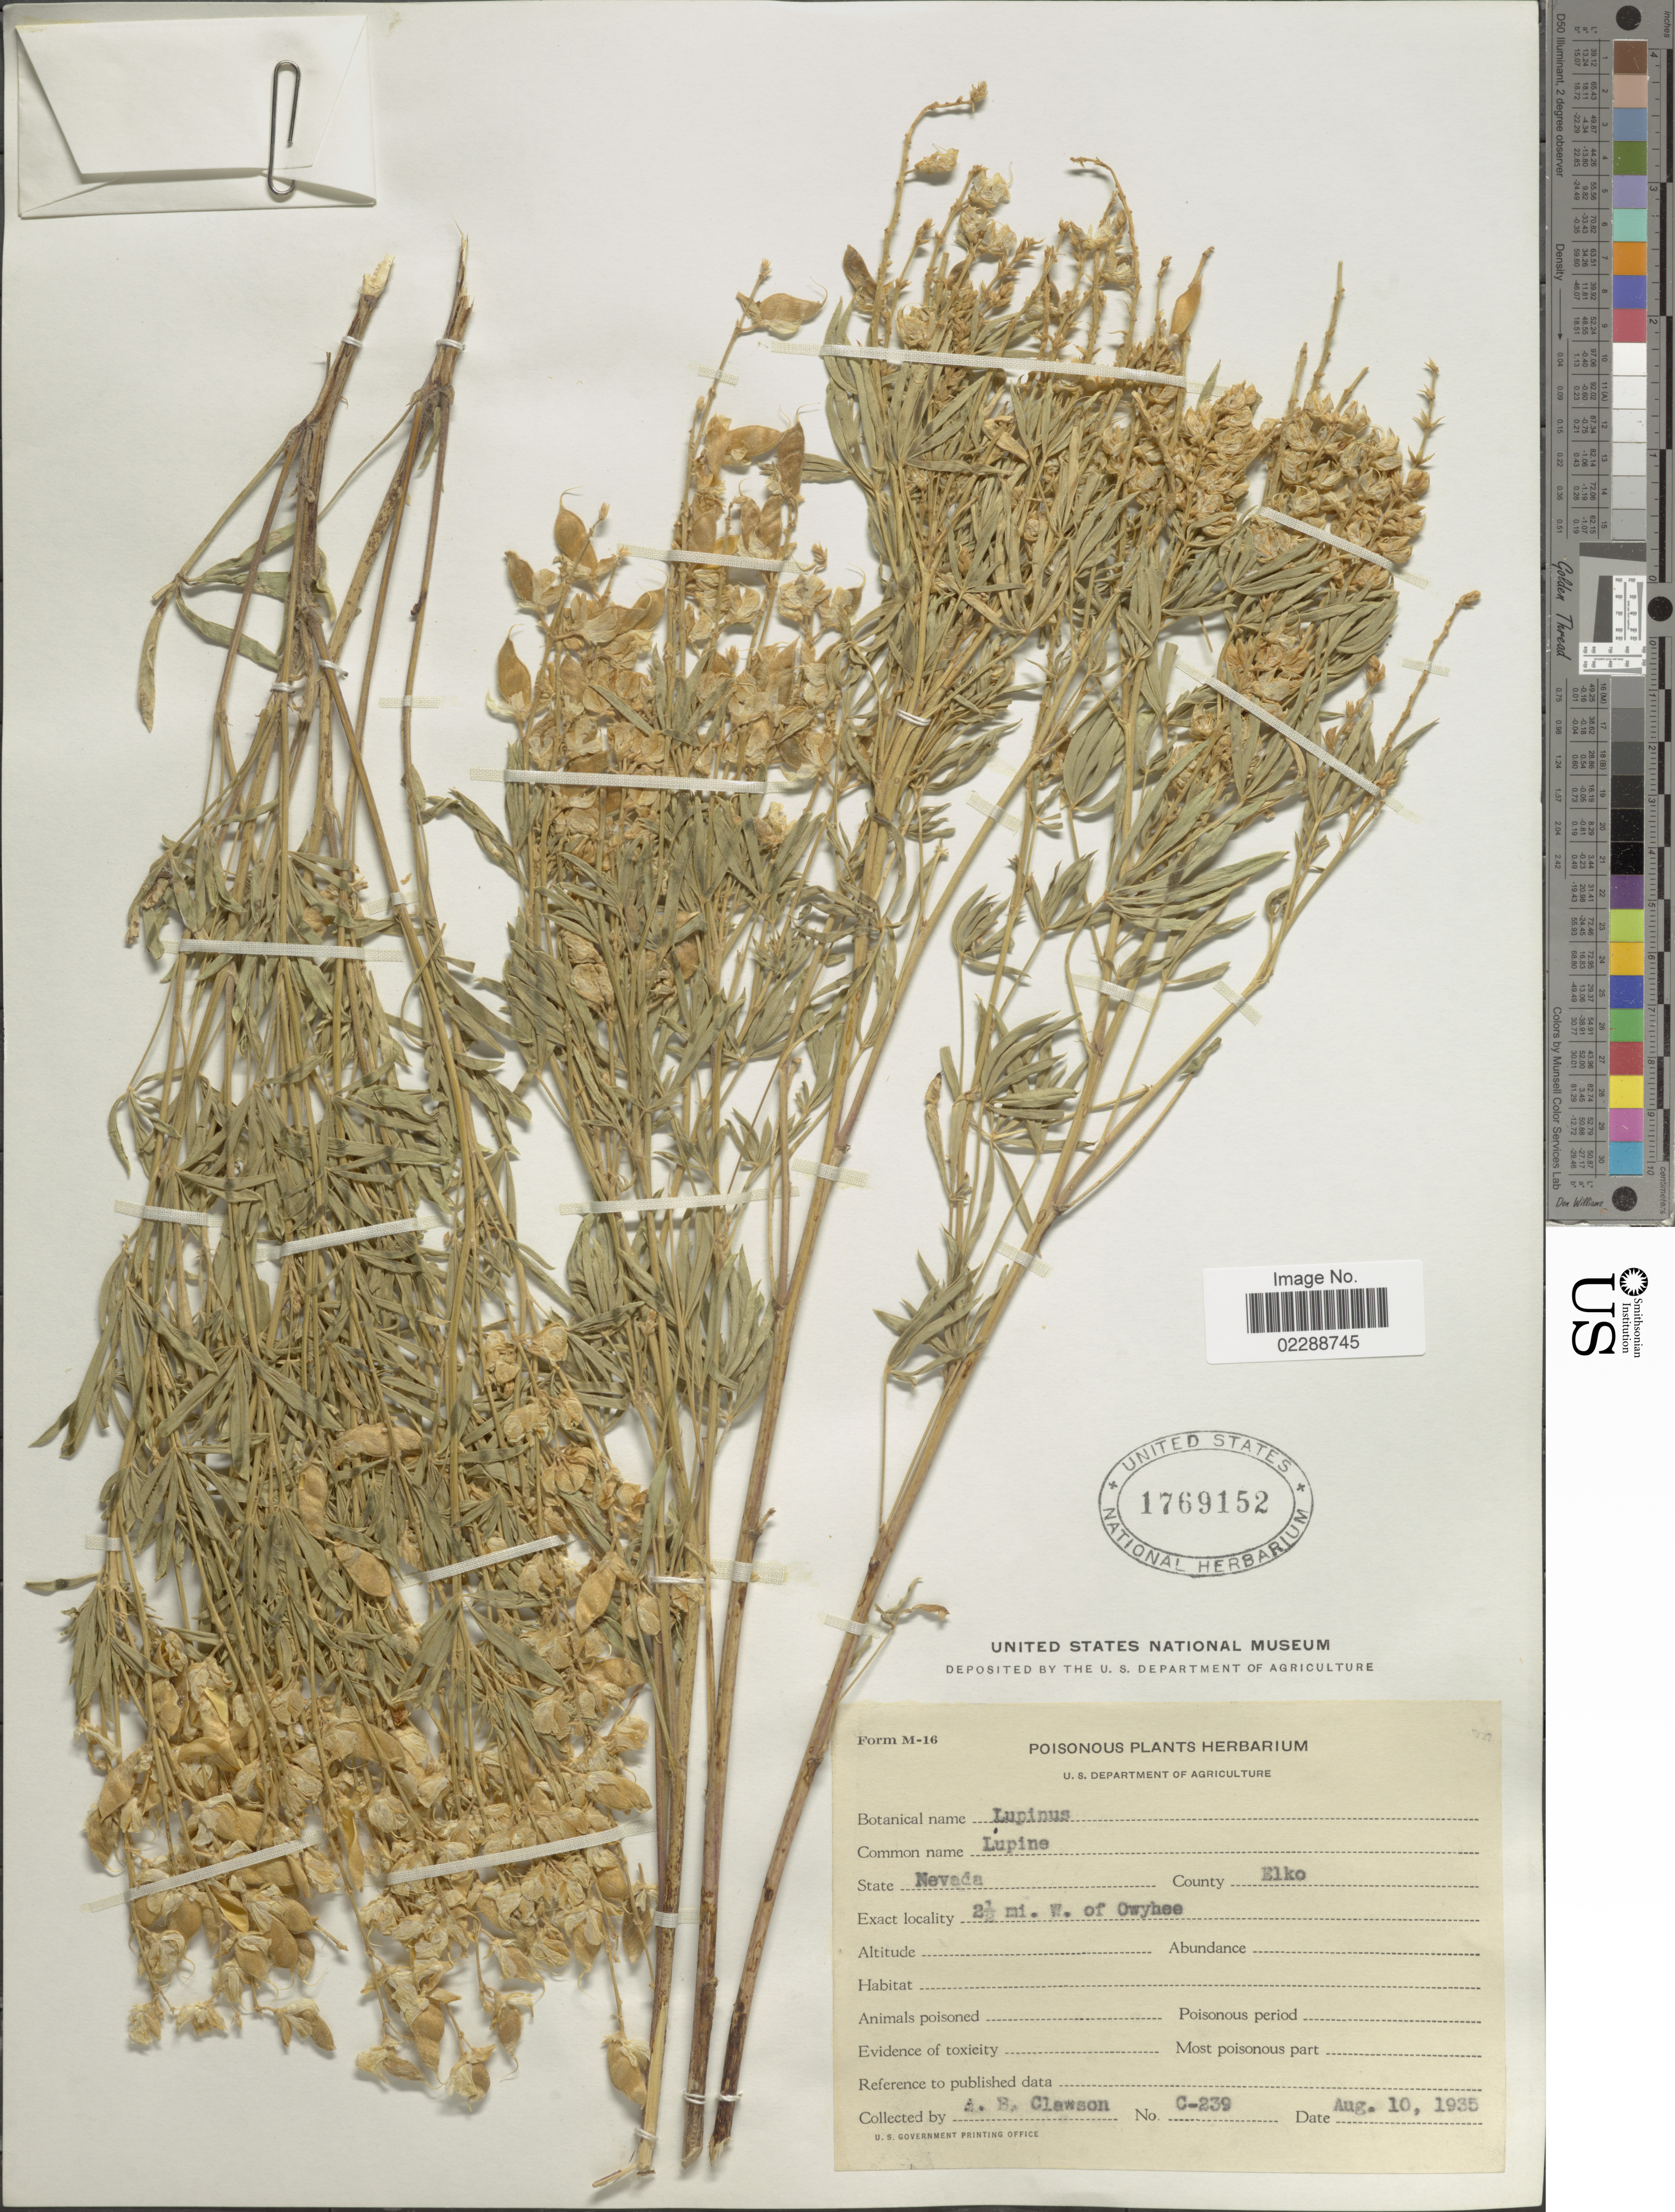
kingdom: Plantae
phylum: Tracheophyta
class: Magnoliopsida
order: Fabales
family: Fabaceae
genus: Lupinus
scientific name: Lupinus sp.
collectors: A. Clawson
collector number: C-239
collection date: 1935-08-10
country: United States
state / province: Nevada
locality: State Nevada, County Elko, 2½ mi. W. of Ohyhee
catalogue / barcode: US 1769152